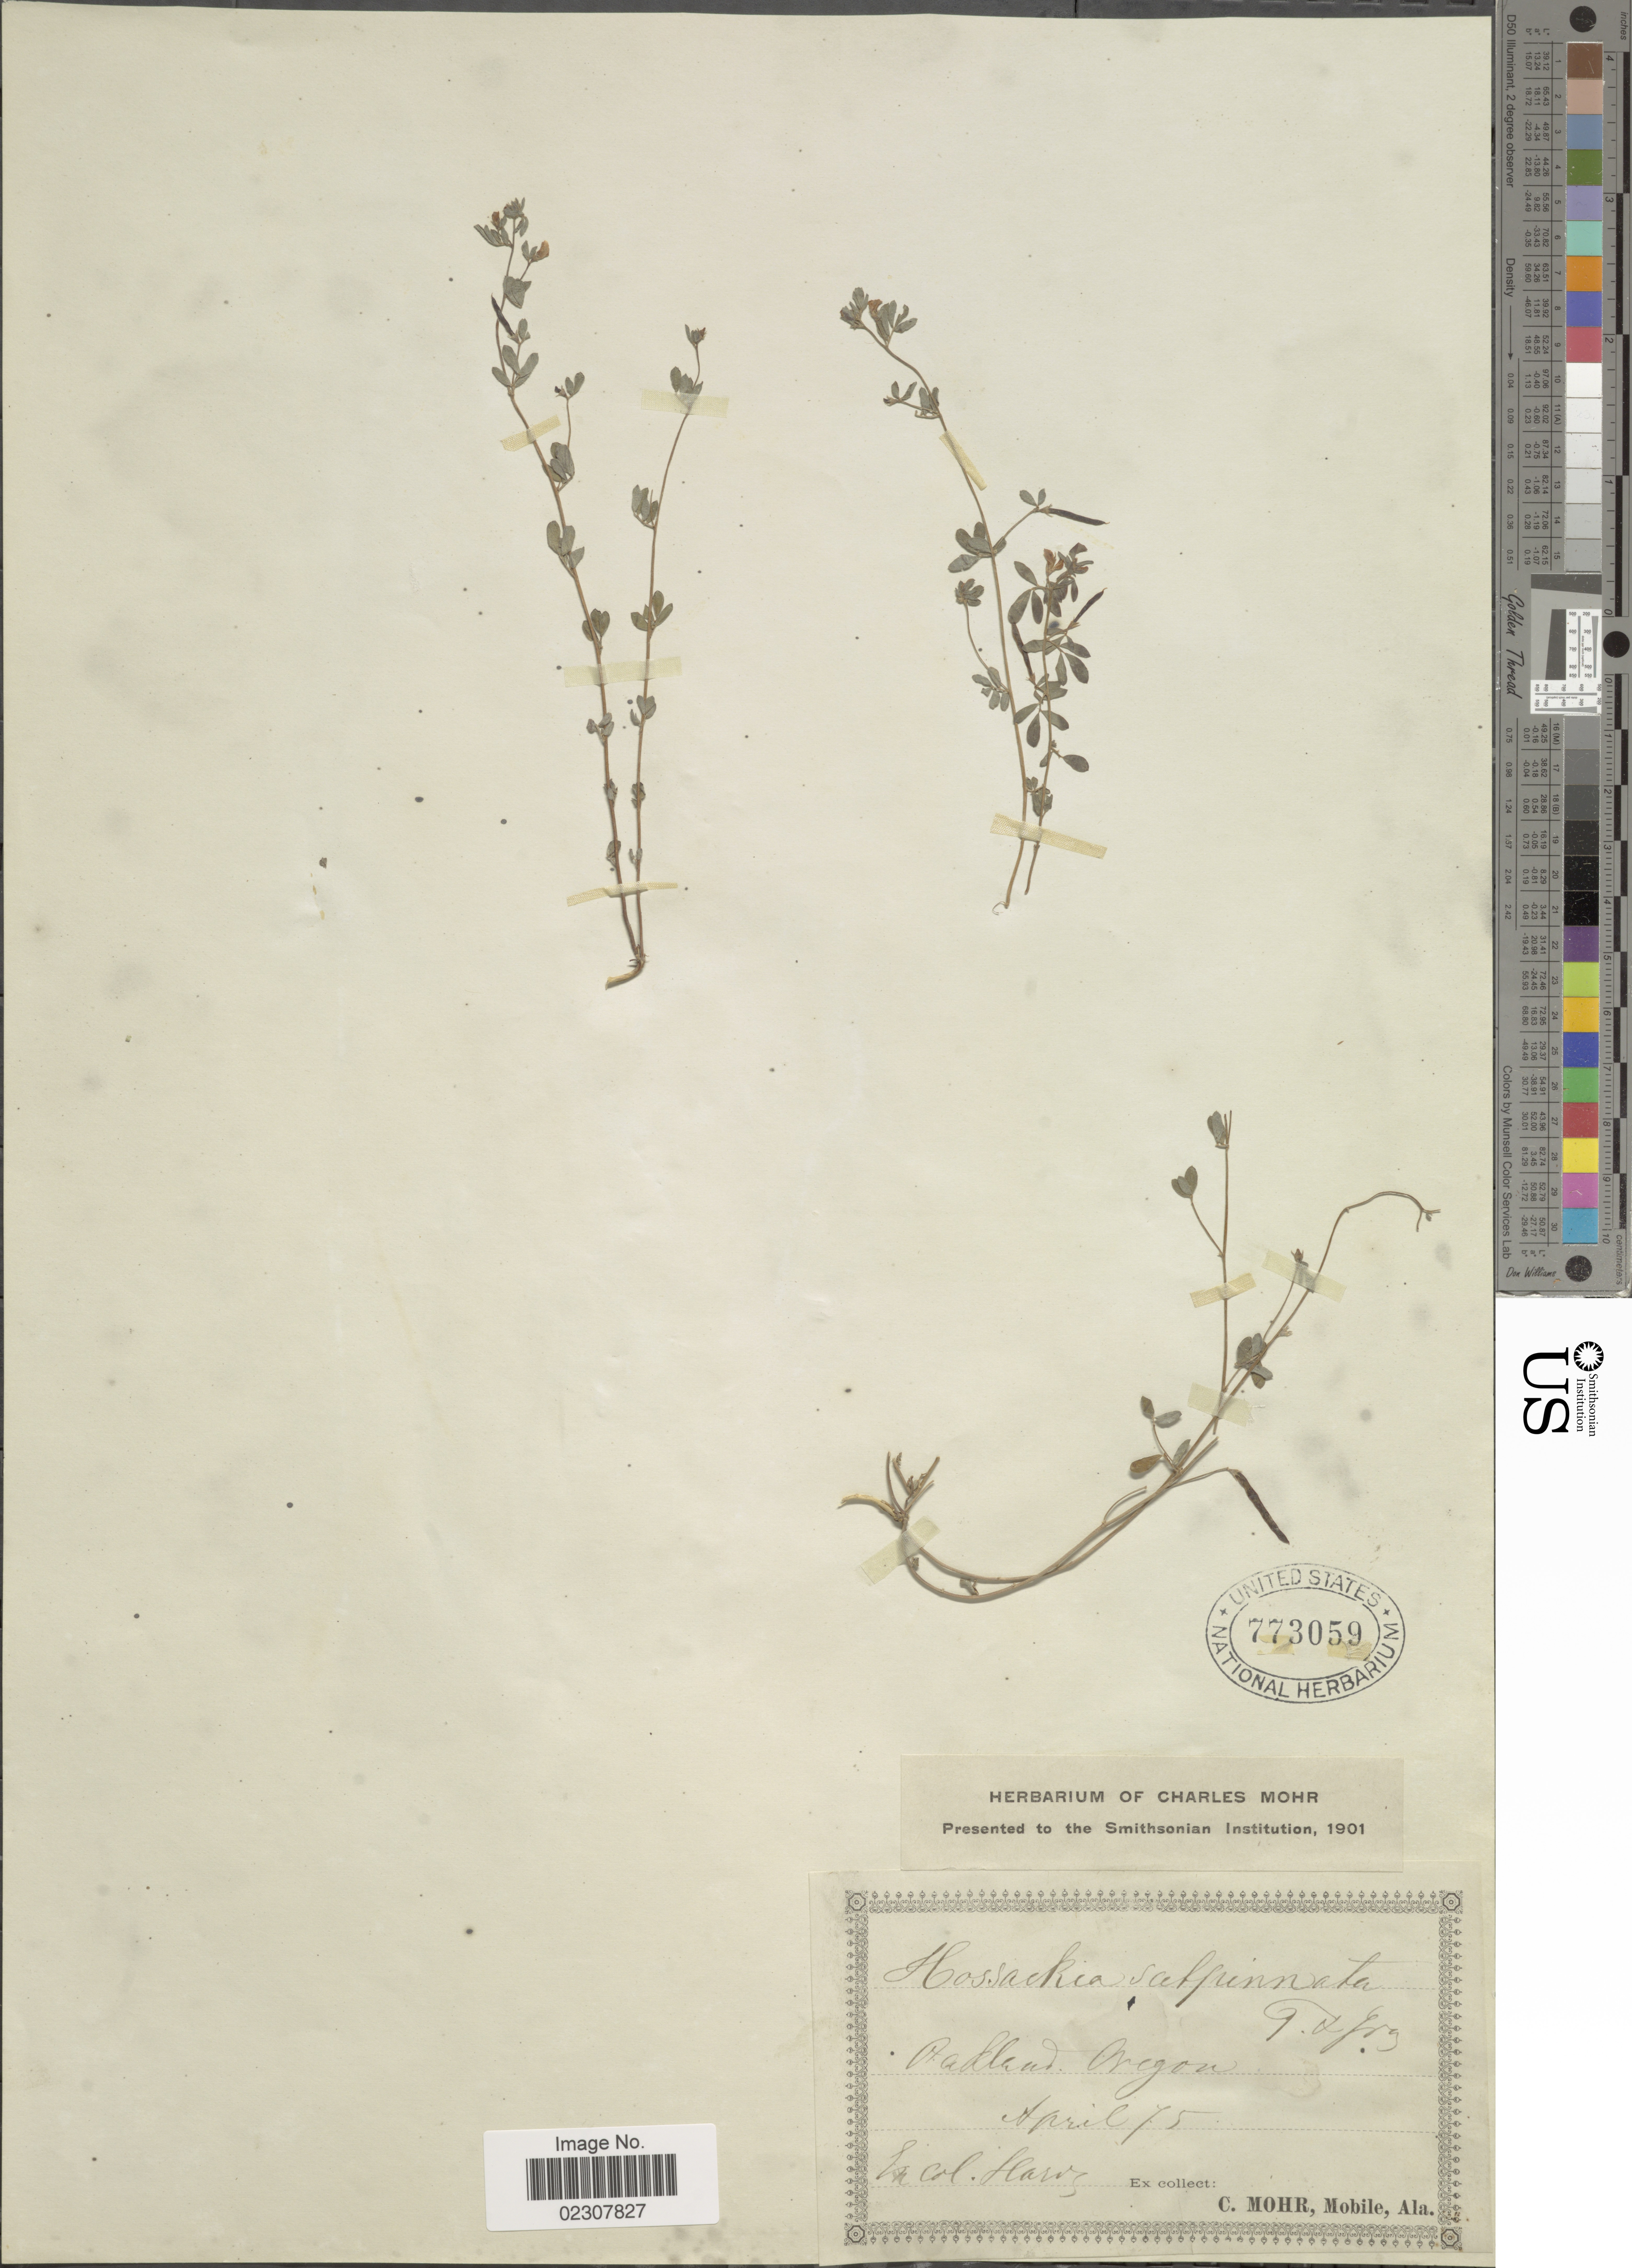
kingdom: Plantae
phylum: Tracheophyta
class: Magnoliopsida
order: Fabales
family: Fabaceae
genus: Acmispon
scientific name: Acmispon wrangelianus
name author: (Fisch. & C.A. Mey.) D.D. Sokoloff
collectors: -. Hardy & Ridell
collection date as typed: Transcribed d/m/y: /4/75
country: United States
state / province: Oregon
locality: Oakland.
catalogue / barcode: US 773059